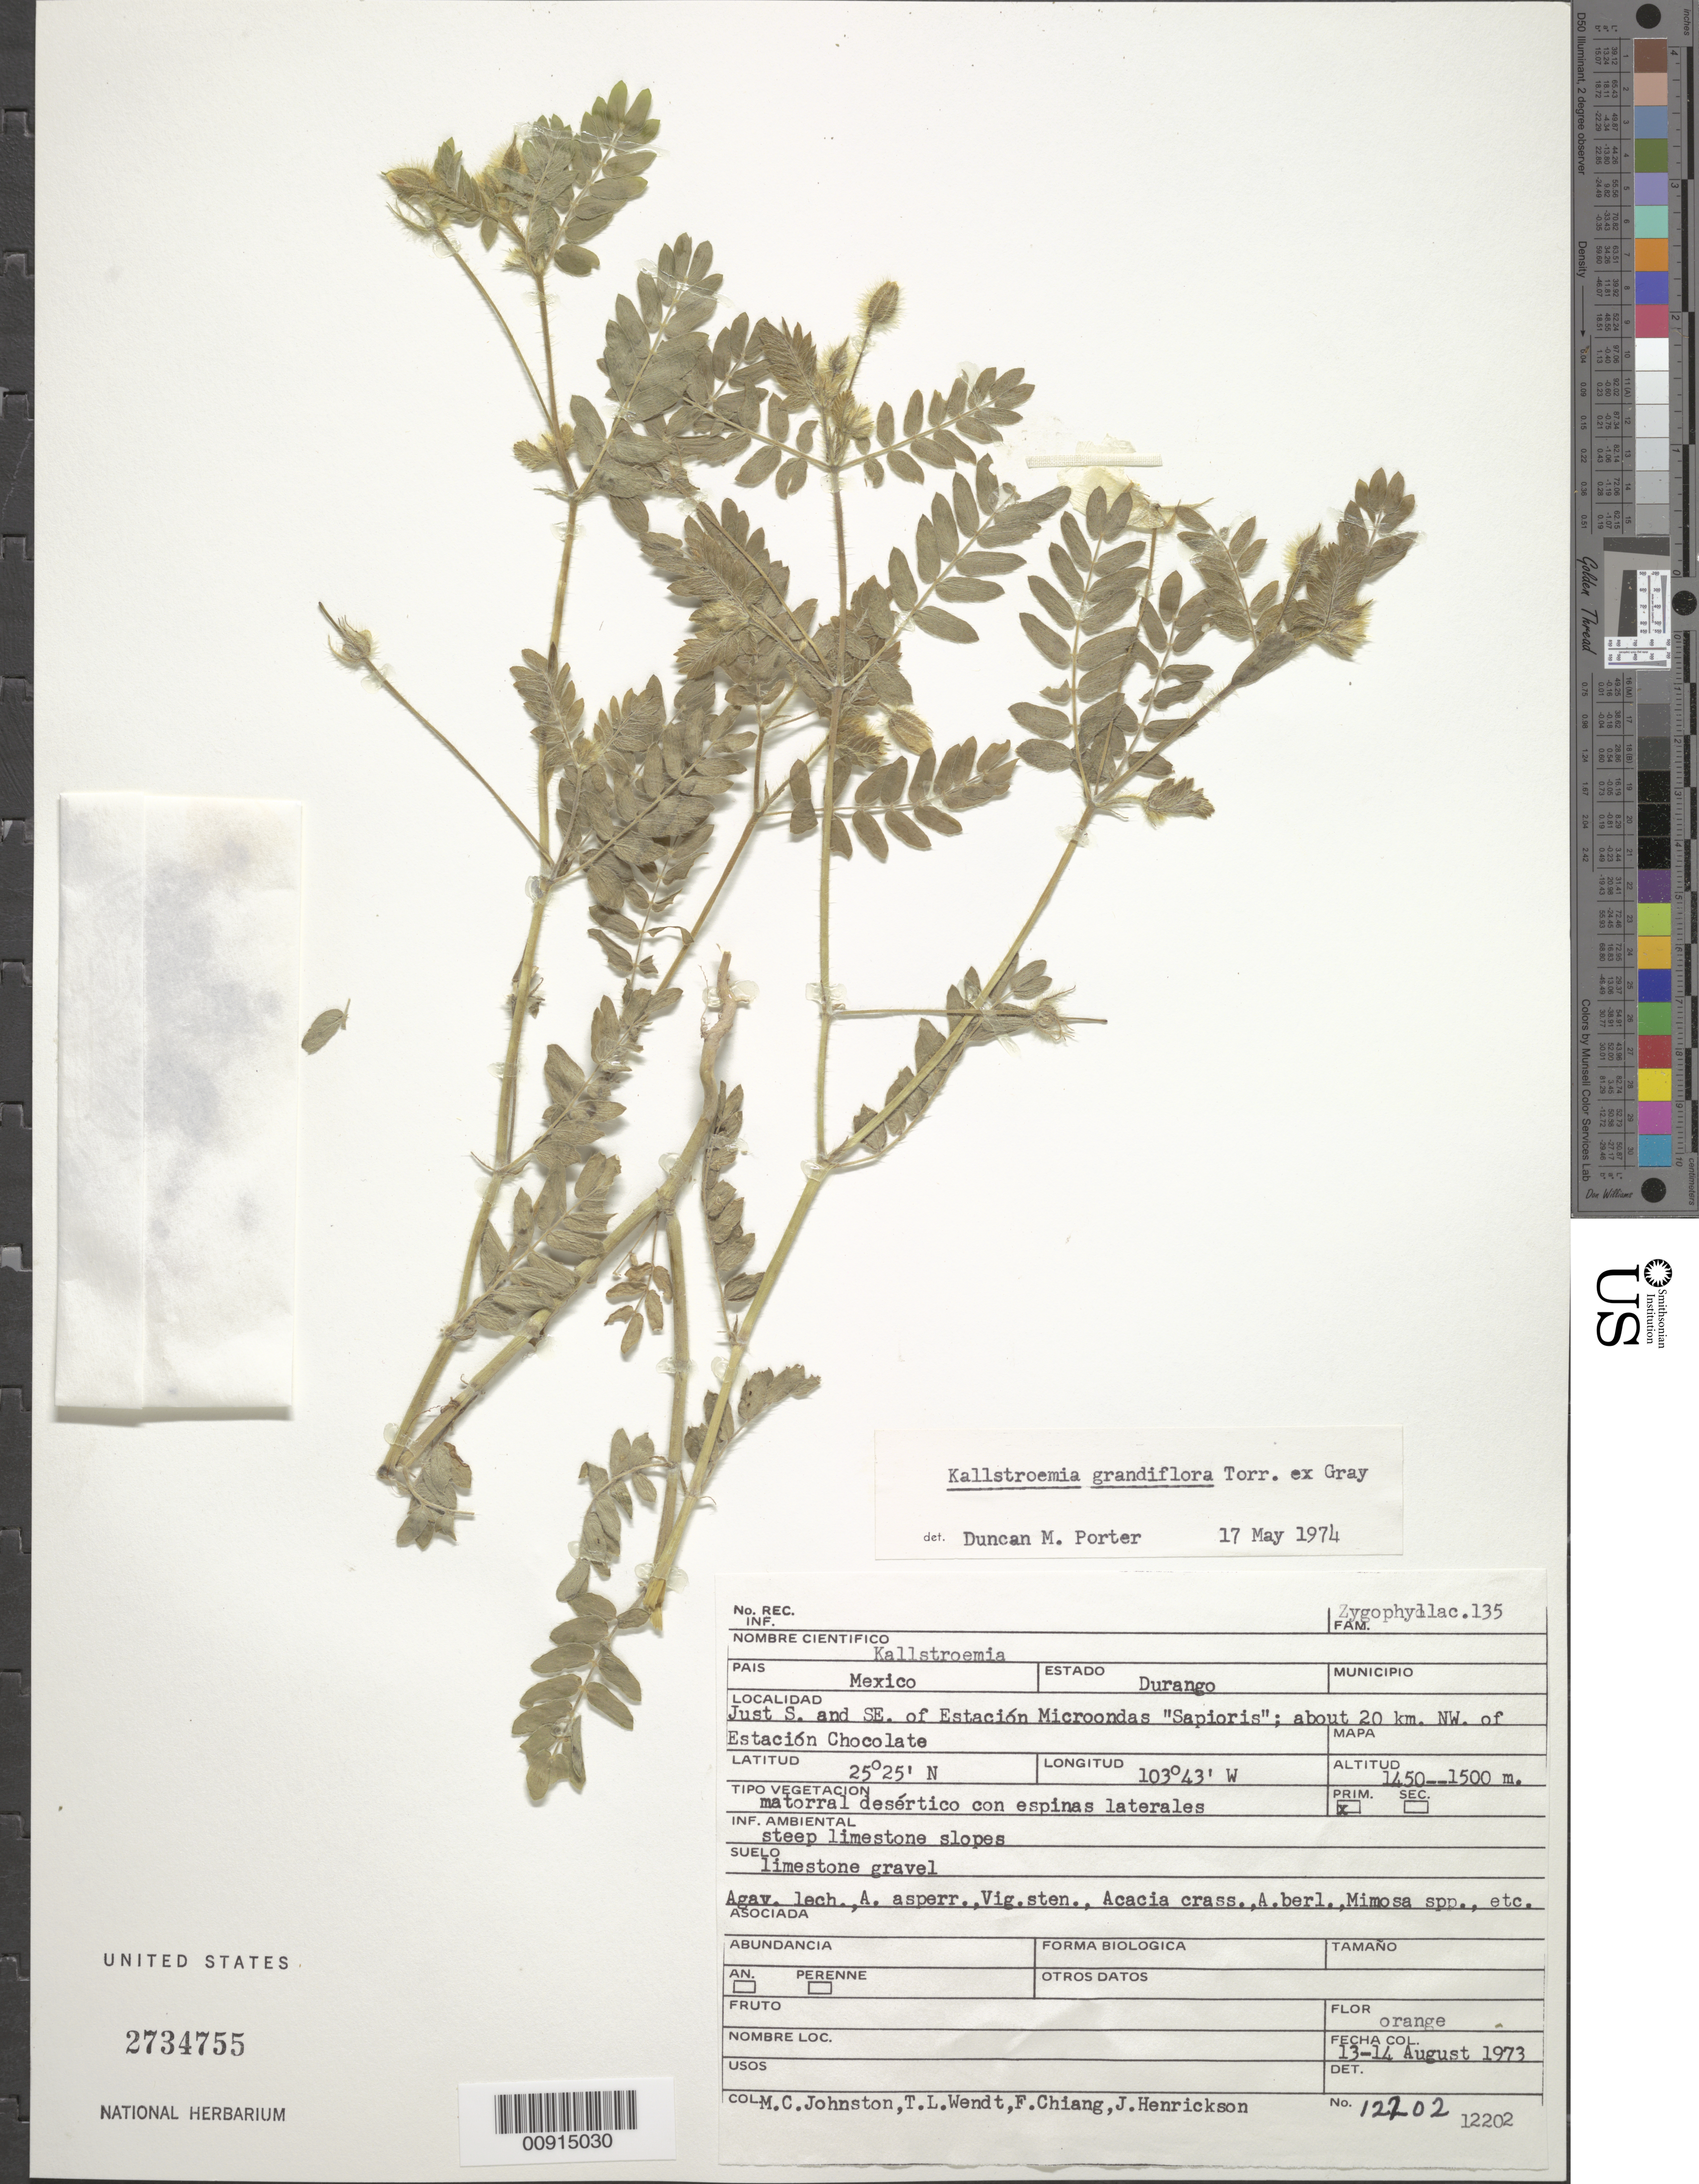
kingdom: Plantae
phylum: Tracheophyta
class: Magnoliopsida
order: Zygophyllales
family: Zygophyllaceae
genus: Kallstroemia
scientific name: Kallstroemia grandiflora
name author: Torr. ex A. Gray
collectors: M. Johnston, T. L. Wendt, F. Chiang & J. Henrickson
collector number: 12202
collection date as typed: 13 Aug 1973 to 14 Aug 1973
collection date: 1973-08-13/1973-08-14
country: Mexico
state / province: Durango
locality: Durango: Just S and SE of Estación Miocroondas "Sapioris"; about 20 km. NW of Estación Chocolate.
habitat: Matorral desértico con espinas laterales. Veg. prim. Steep limestone slopes. Soil limestone gravel. Asociada: Agave lech.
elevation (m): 1500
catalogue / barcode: US 2734755